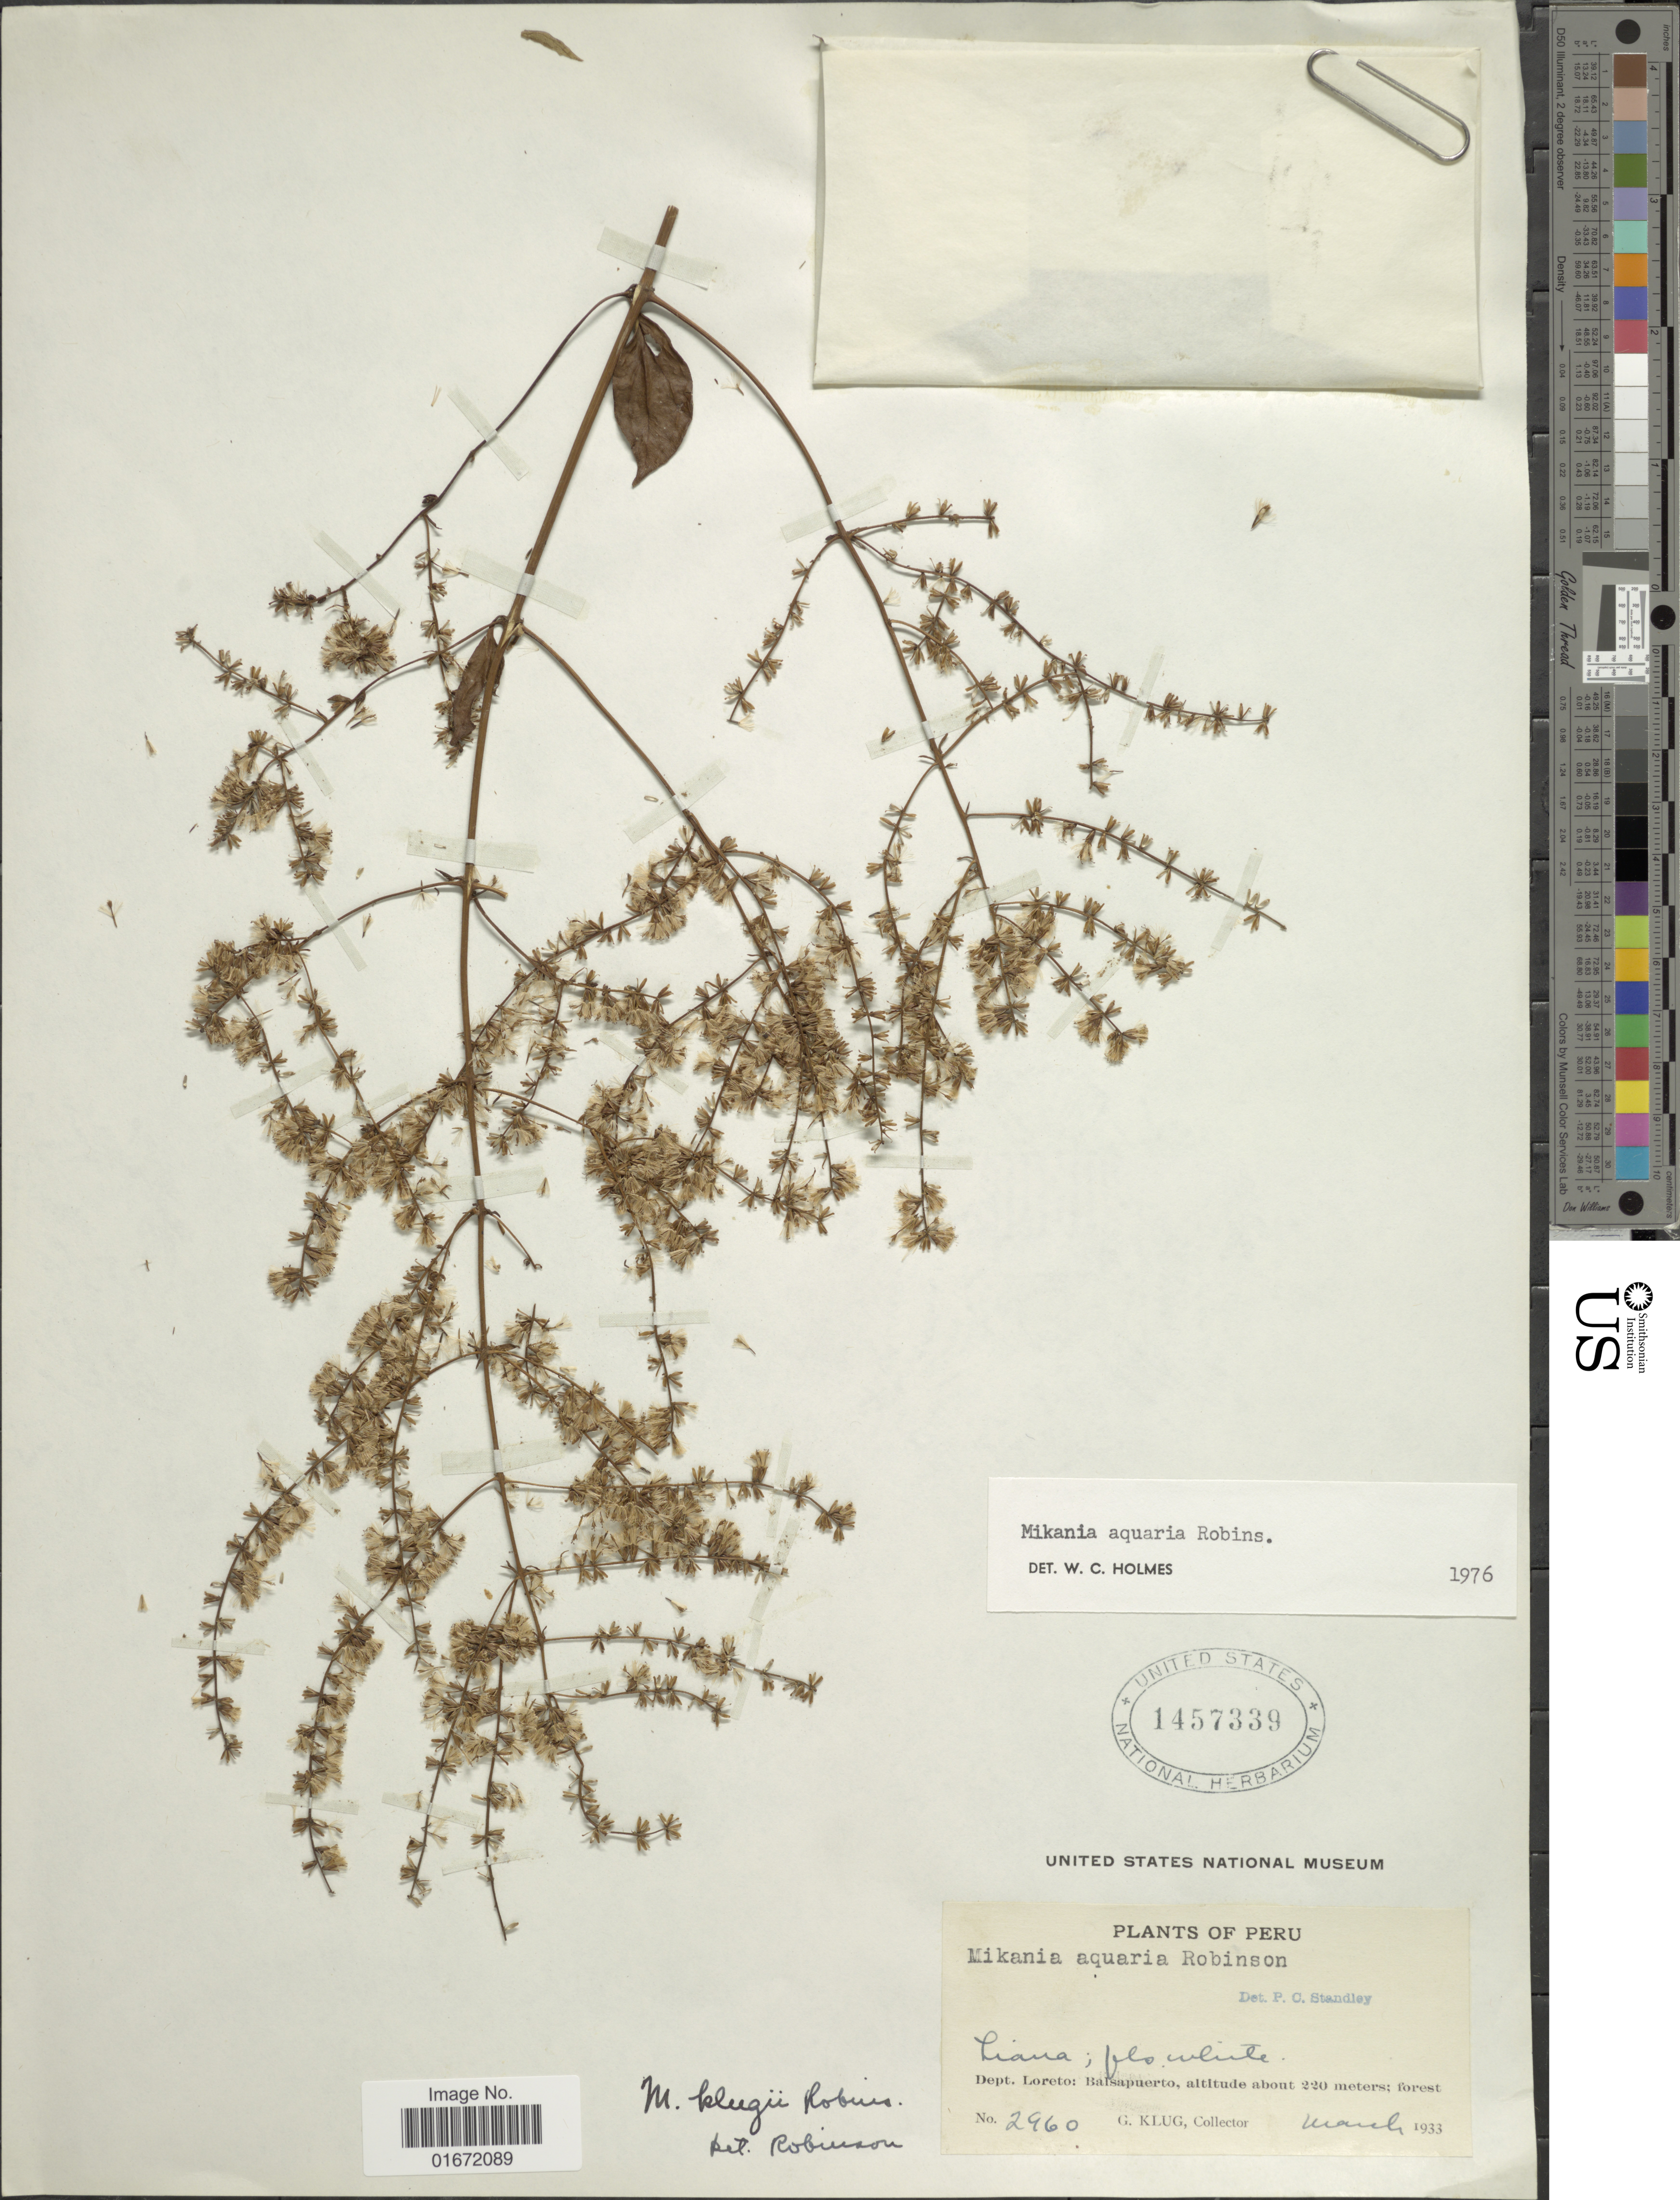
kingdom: Plantae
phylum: Tracheophyta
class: Magnoliopsida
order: Asterales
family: Asteraceae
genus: Mikania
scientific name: Mikania aquaria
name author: B.L. Rob.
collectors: G. Klug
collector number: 2960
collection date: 1933-03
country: Peru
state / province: Loreto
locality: Dept. Loreto: Balsapuerto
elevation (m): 220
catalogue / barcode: US 1457339